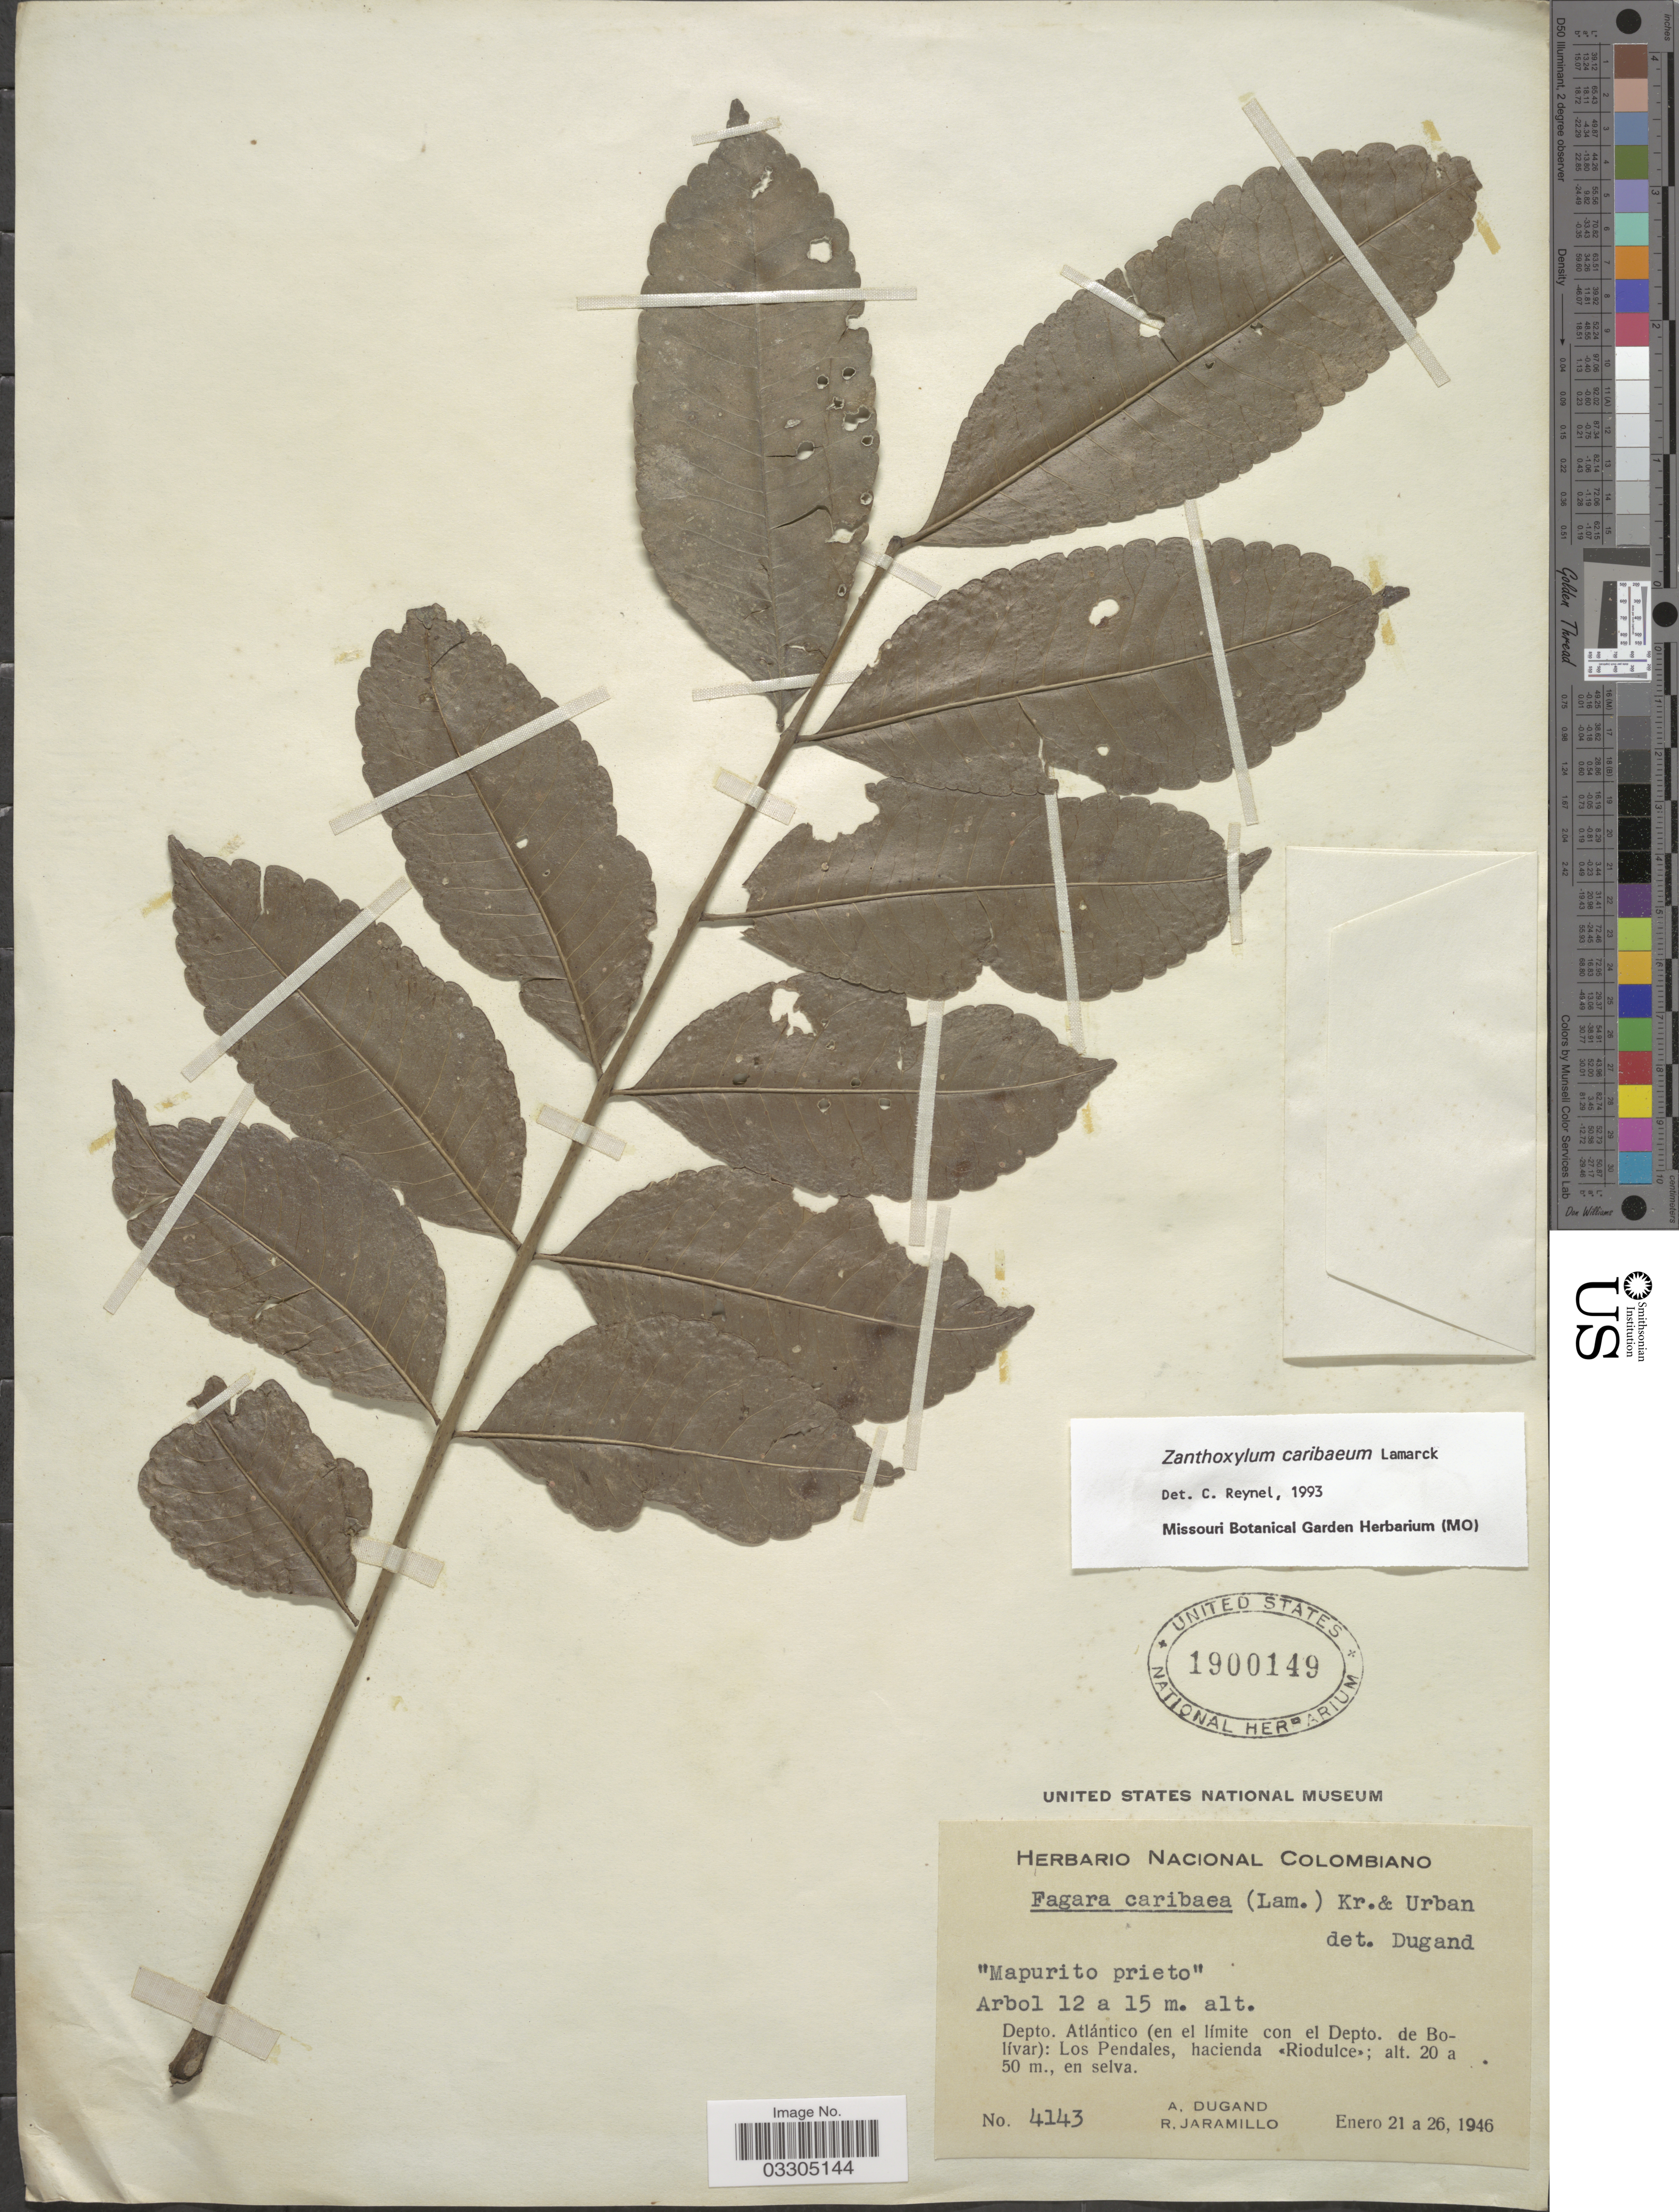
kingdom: Plantae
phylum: Tracheophyta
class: Magnoliopsida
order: Sapindales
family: Rutaceae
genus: Zanthoxylum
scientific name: Zanthoxylum caribaeum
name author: Lam.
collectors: A. Dugand & R. Jaramillo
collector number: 4143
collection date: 1946-01-21/1946-01-26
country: Colombia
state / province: Atlántico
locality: Depto. Atlántico (en el límite con el Depto. de Bolívar): Los Pendales, hacienda <<Riodulce>>.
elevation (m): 20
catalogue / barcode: US 1900149